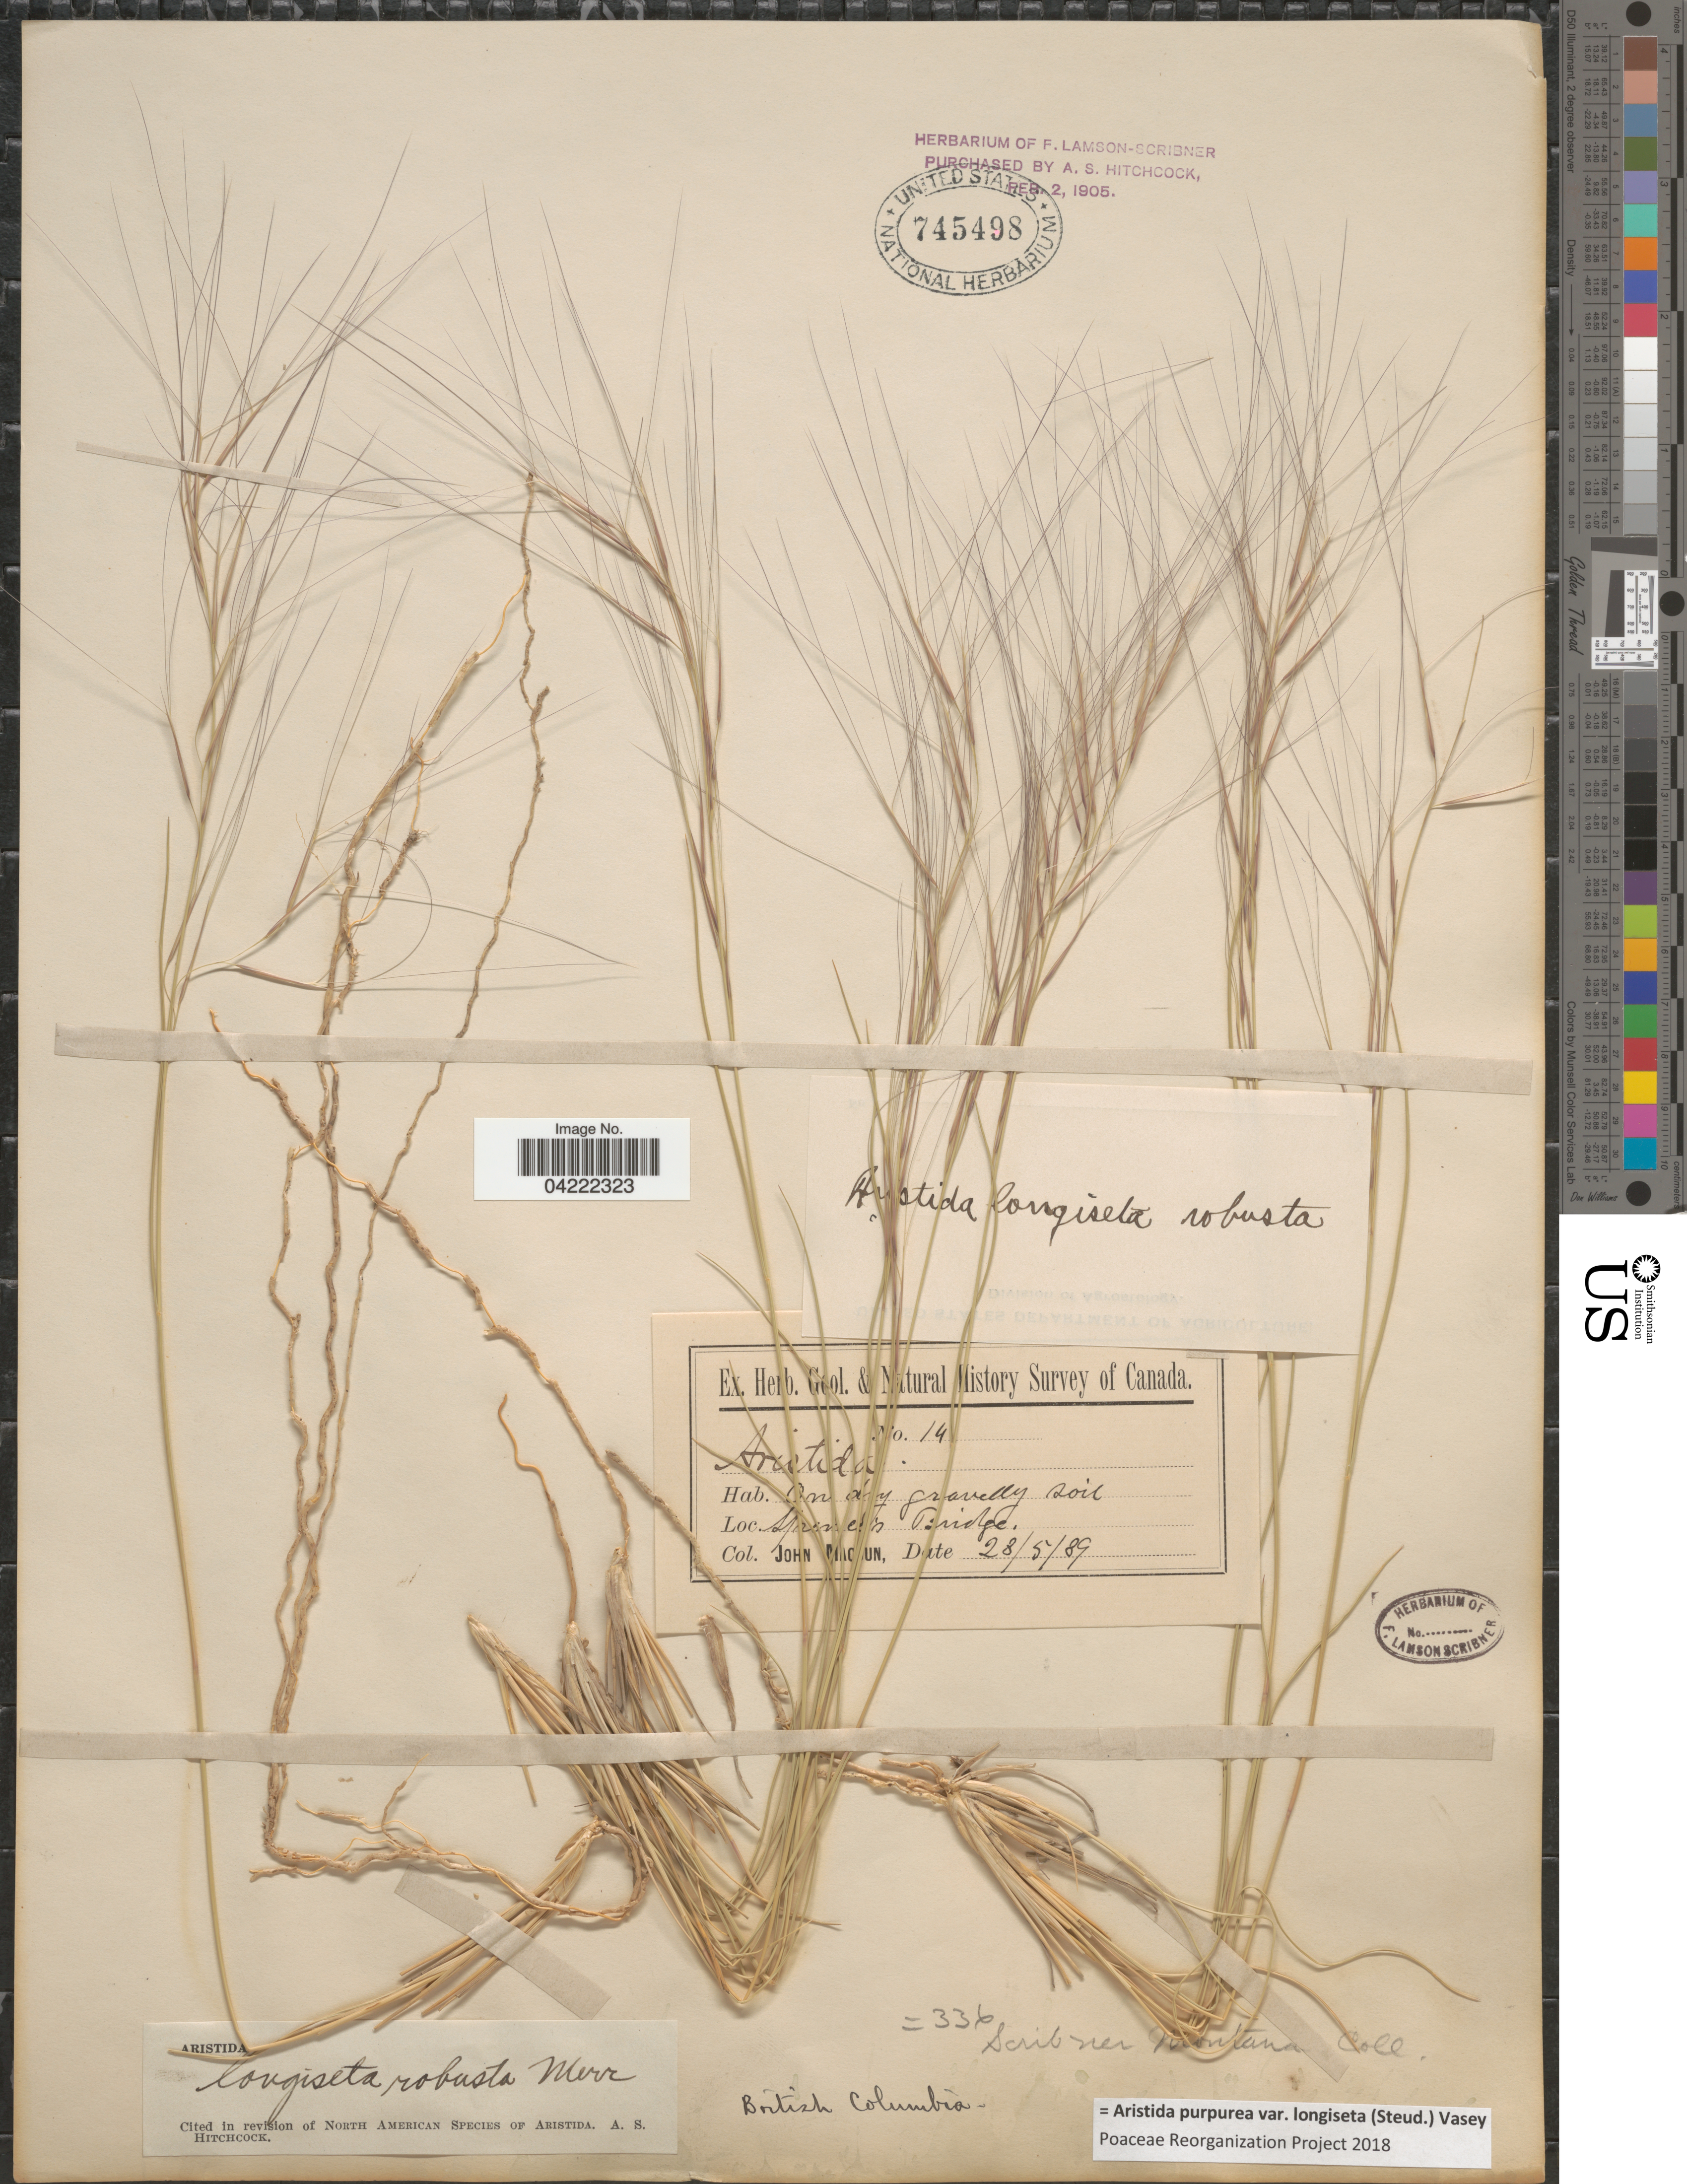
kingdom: Plantae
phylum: Tracheophyta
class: Liliopsida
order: Poales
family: Poaceae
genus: Aristida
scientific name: Aristida purpurea var. longiseta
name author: (Steud.) Vasey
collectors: J. Macoun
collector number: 14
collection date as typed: Transcribed d/m/y: 28/5/89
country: Canada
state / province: British Columbia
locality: Spencer's Bridge.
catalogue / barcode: US 745498